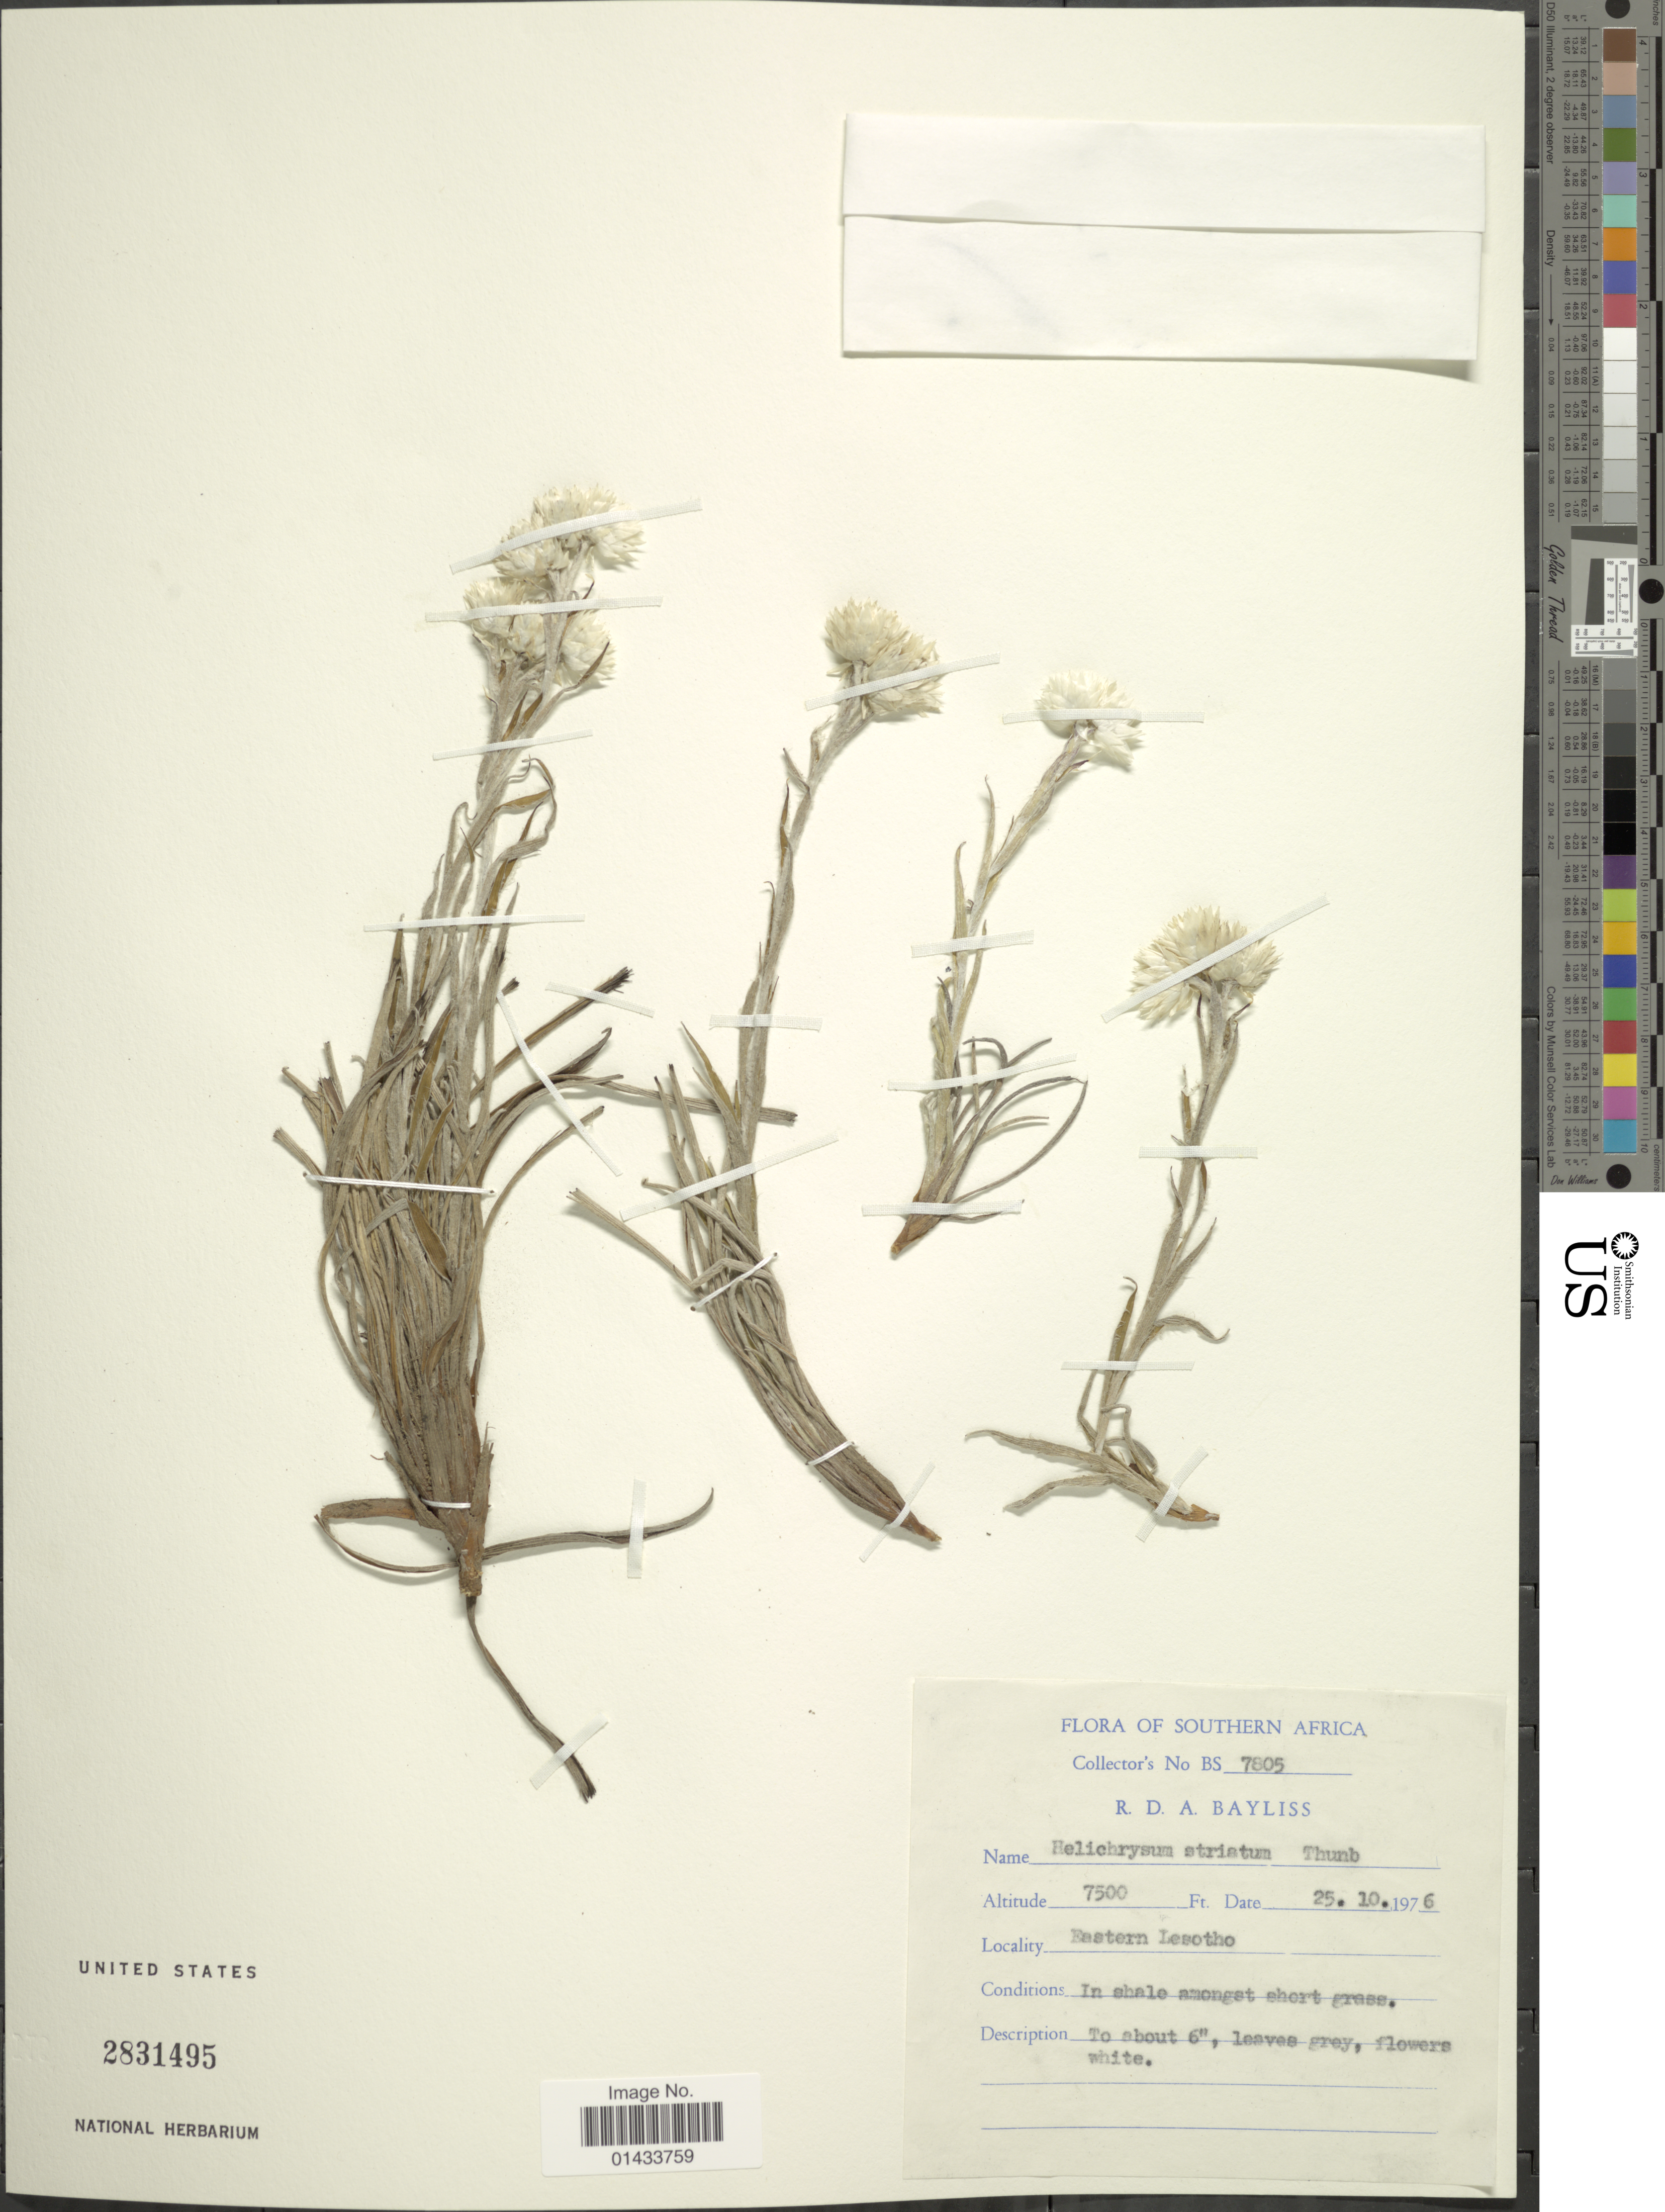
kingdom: Plantae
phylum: Tracheophyta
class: Magnoliopsida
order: Asterales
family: Asteraceae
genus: Helichrysum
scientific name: Helichrysum striatum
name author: A. Cunn.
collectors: R. Bayliss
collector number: BS 7805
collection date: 1976-10-25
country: Lesotho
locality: Southern Africa, Eastern Lesotho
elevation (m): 2286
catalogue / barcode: US 2831495